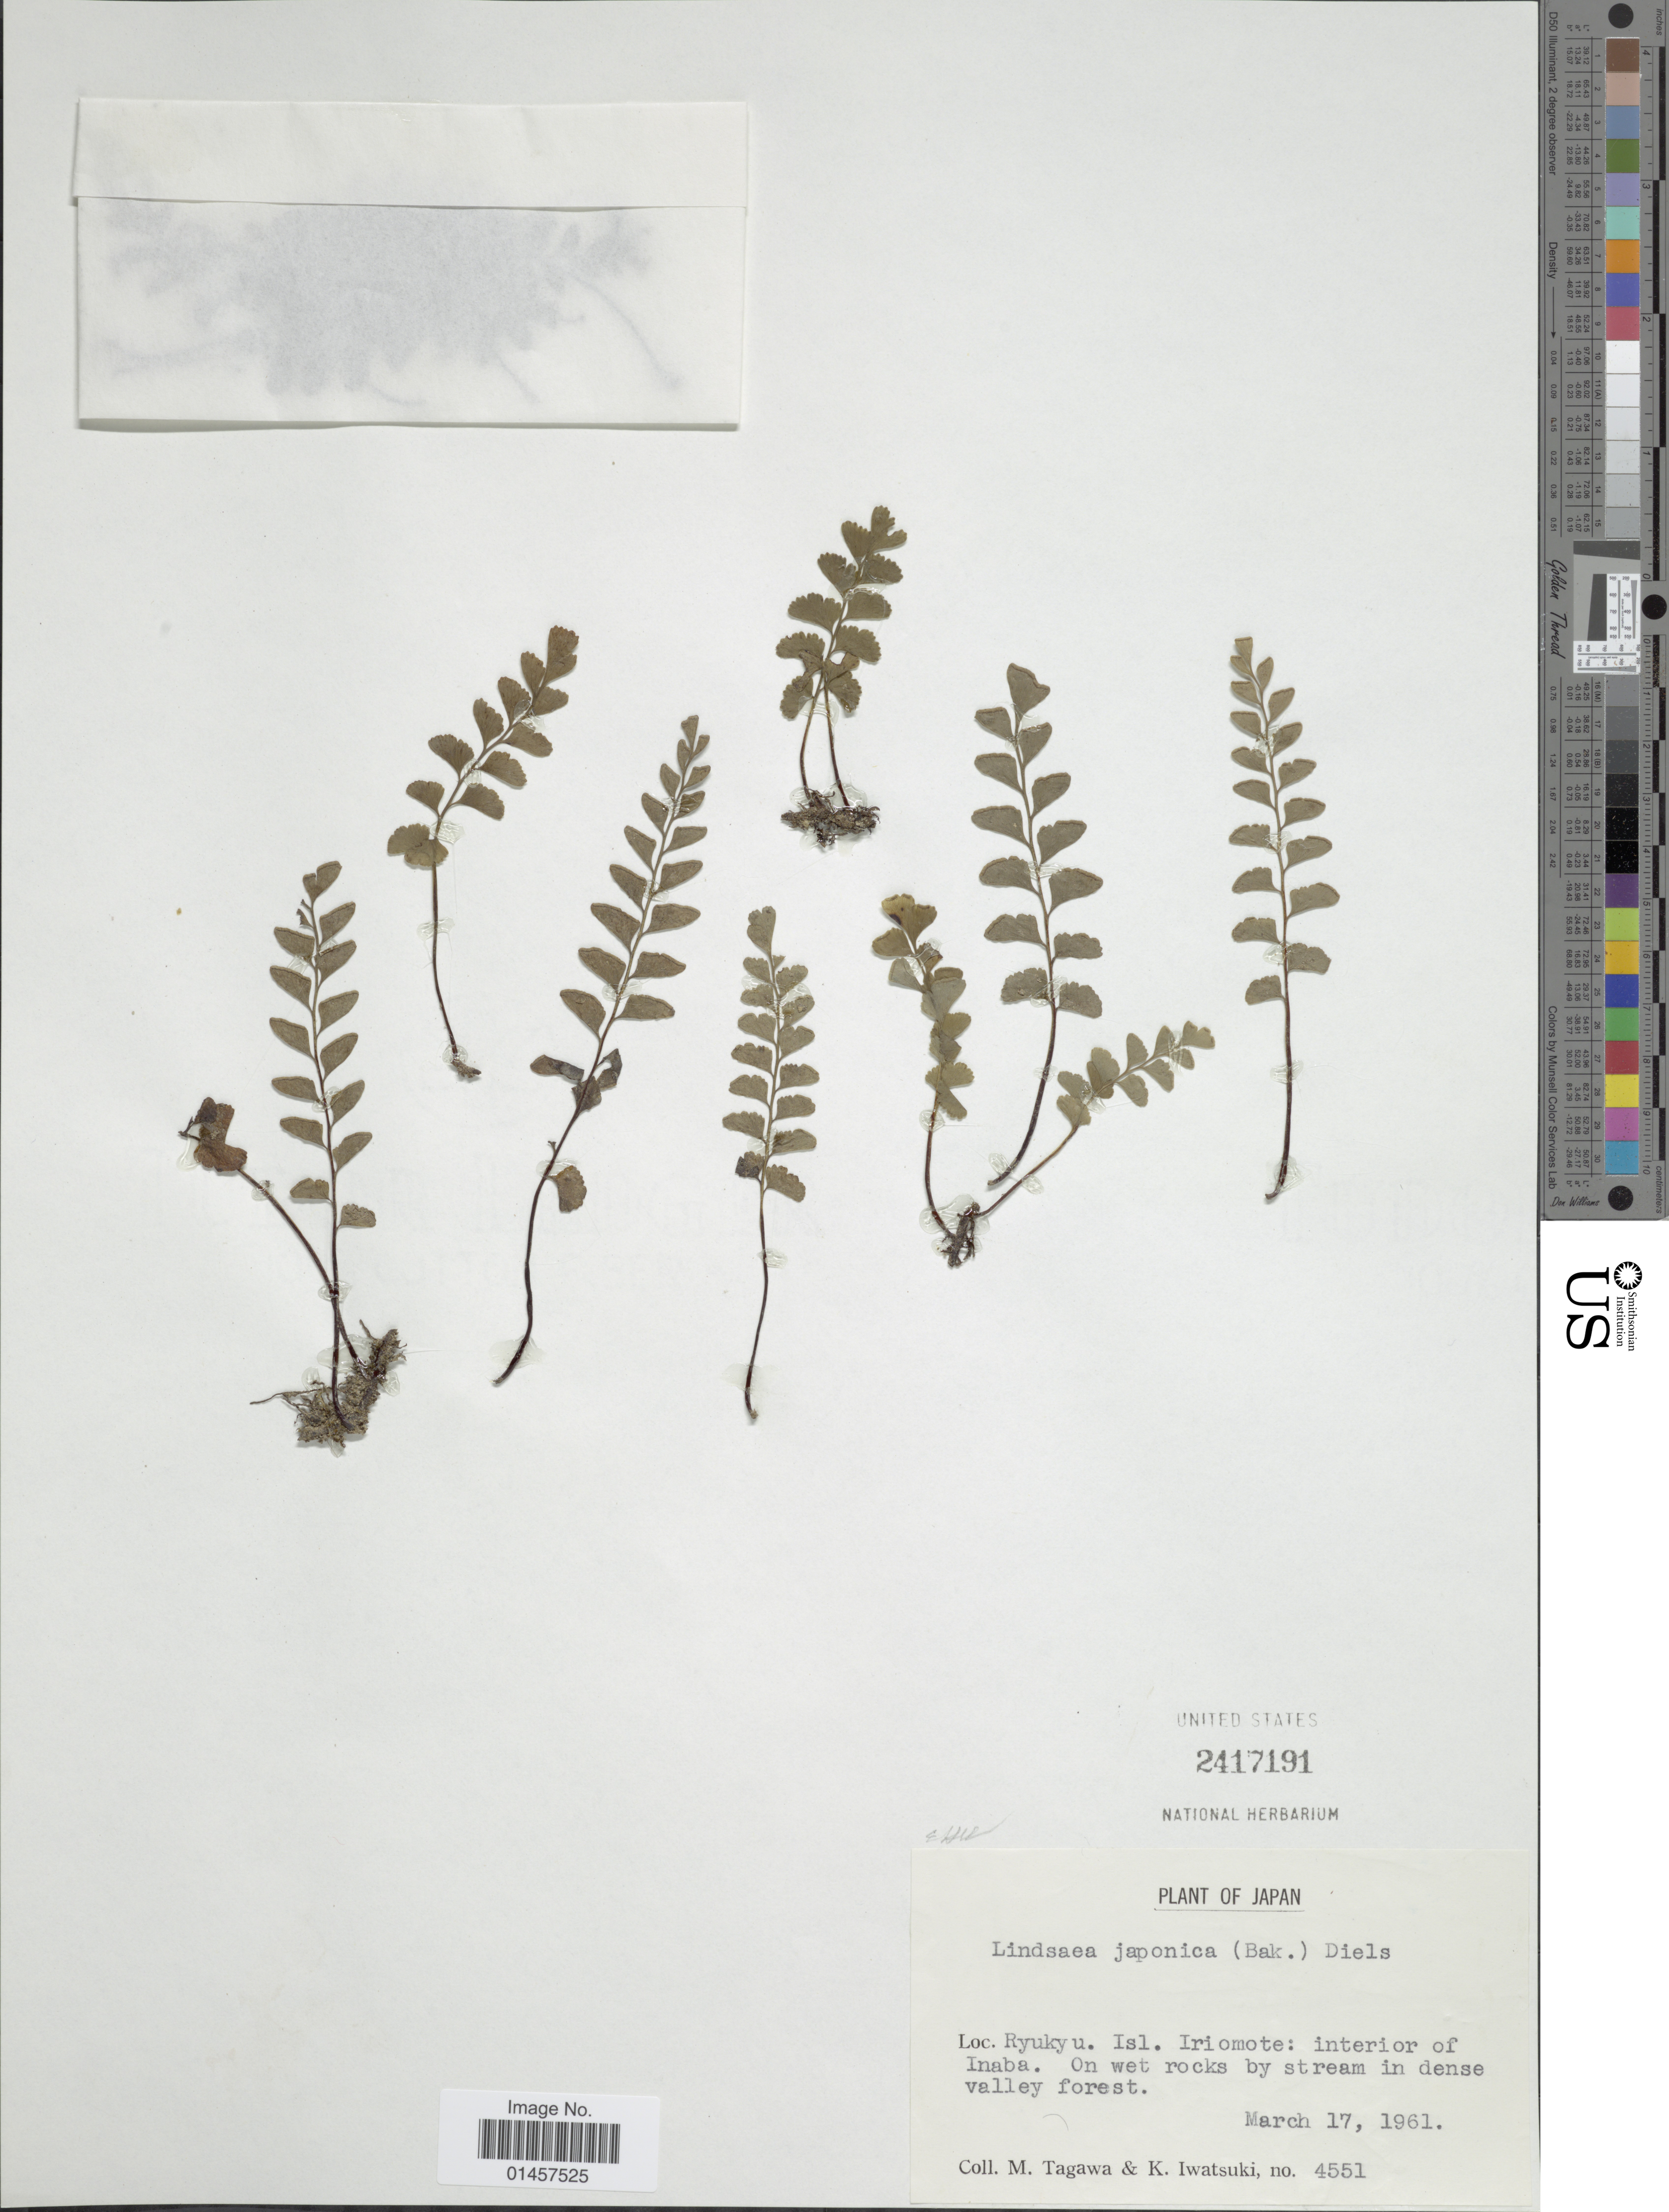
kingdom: Plantae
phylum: Tracheophyta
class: Polypodiopsida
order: Polypodiales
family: Lindsaeaceae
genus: Osmolindsaea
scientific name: Osmolindsaea japonica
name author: (Baker) Lehtonen & Christenh.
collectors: M. Tagawa & K. Iwatsuki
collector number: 4551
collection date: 1961-03-17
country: Japan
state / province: Okinawa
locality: Ryukyu Isl. Iriomote: interior of Inaba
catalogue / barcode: US 2417191